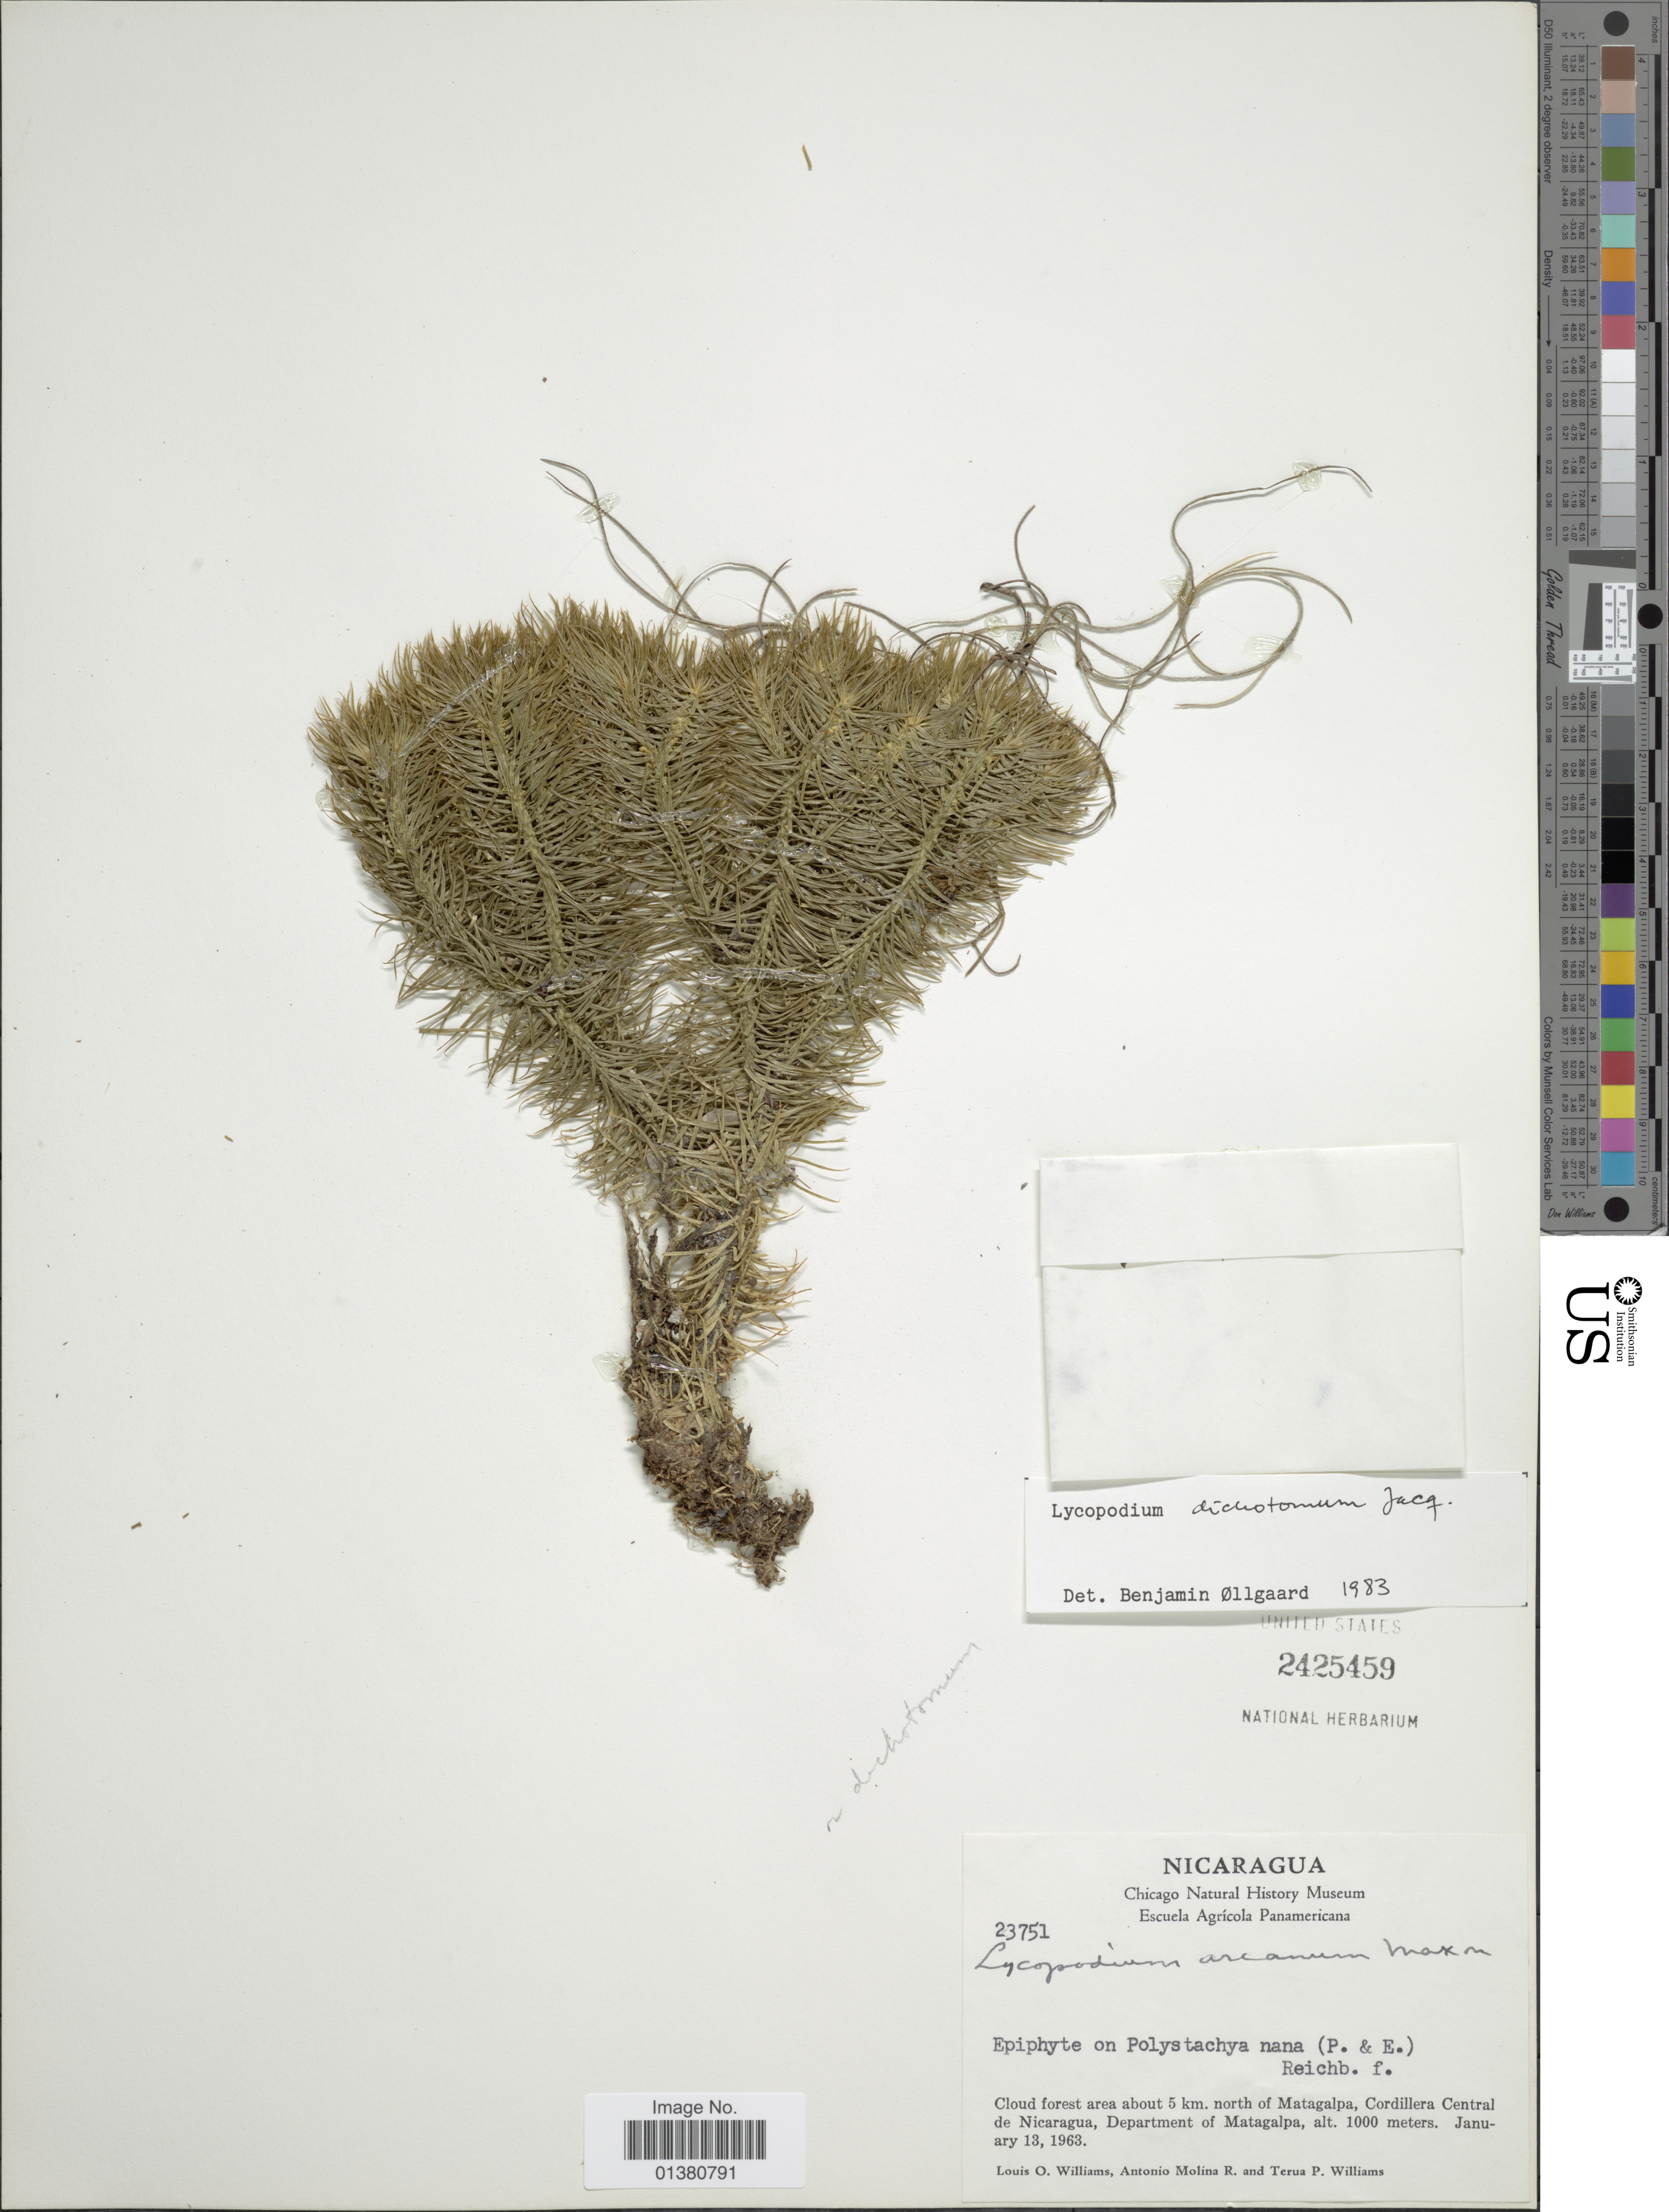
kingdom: Plantae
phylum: Tracheophyta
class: Lycopodiopsida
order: Lycopodiales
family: Lycopodiaceae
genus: Phlegmariurus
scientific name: Phlegmariurus dichotomus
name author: (Jacq.) W.H. Wagner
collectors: L. O. Williams, A. Molina R. & T. P. Williams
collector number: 23751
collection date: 1963-01-13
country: Nicaragua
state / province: Matagalpa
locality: Cloud forest area about 5 km north of Matagalpa, Cprdillera central de Nicaragua, Department of Matagalpa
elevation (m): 1000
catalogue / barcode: US 2425459